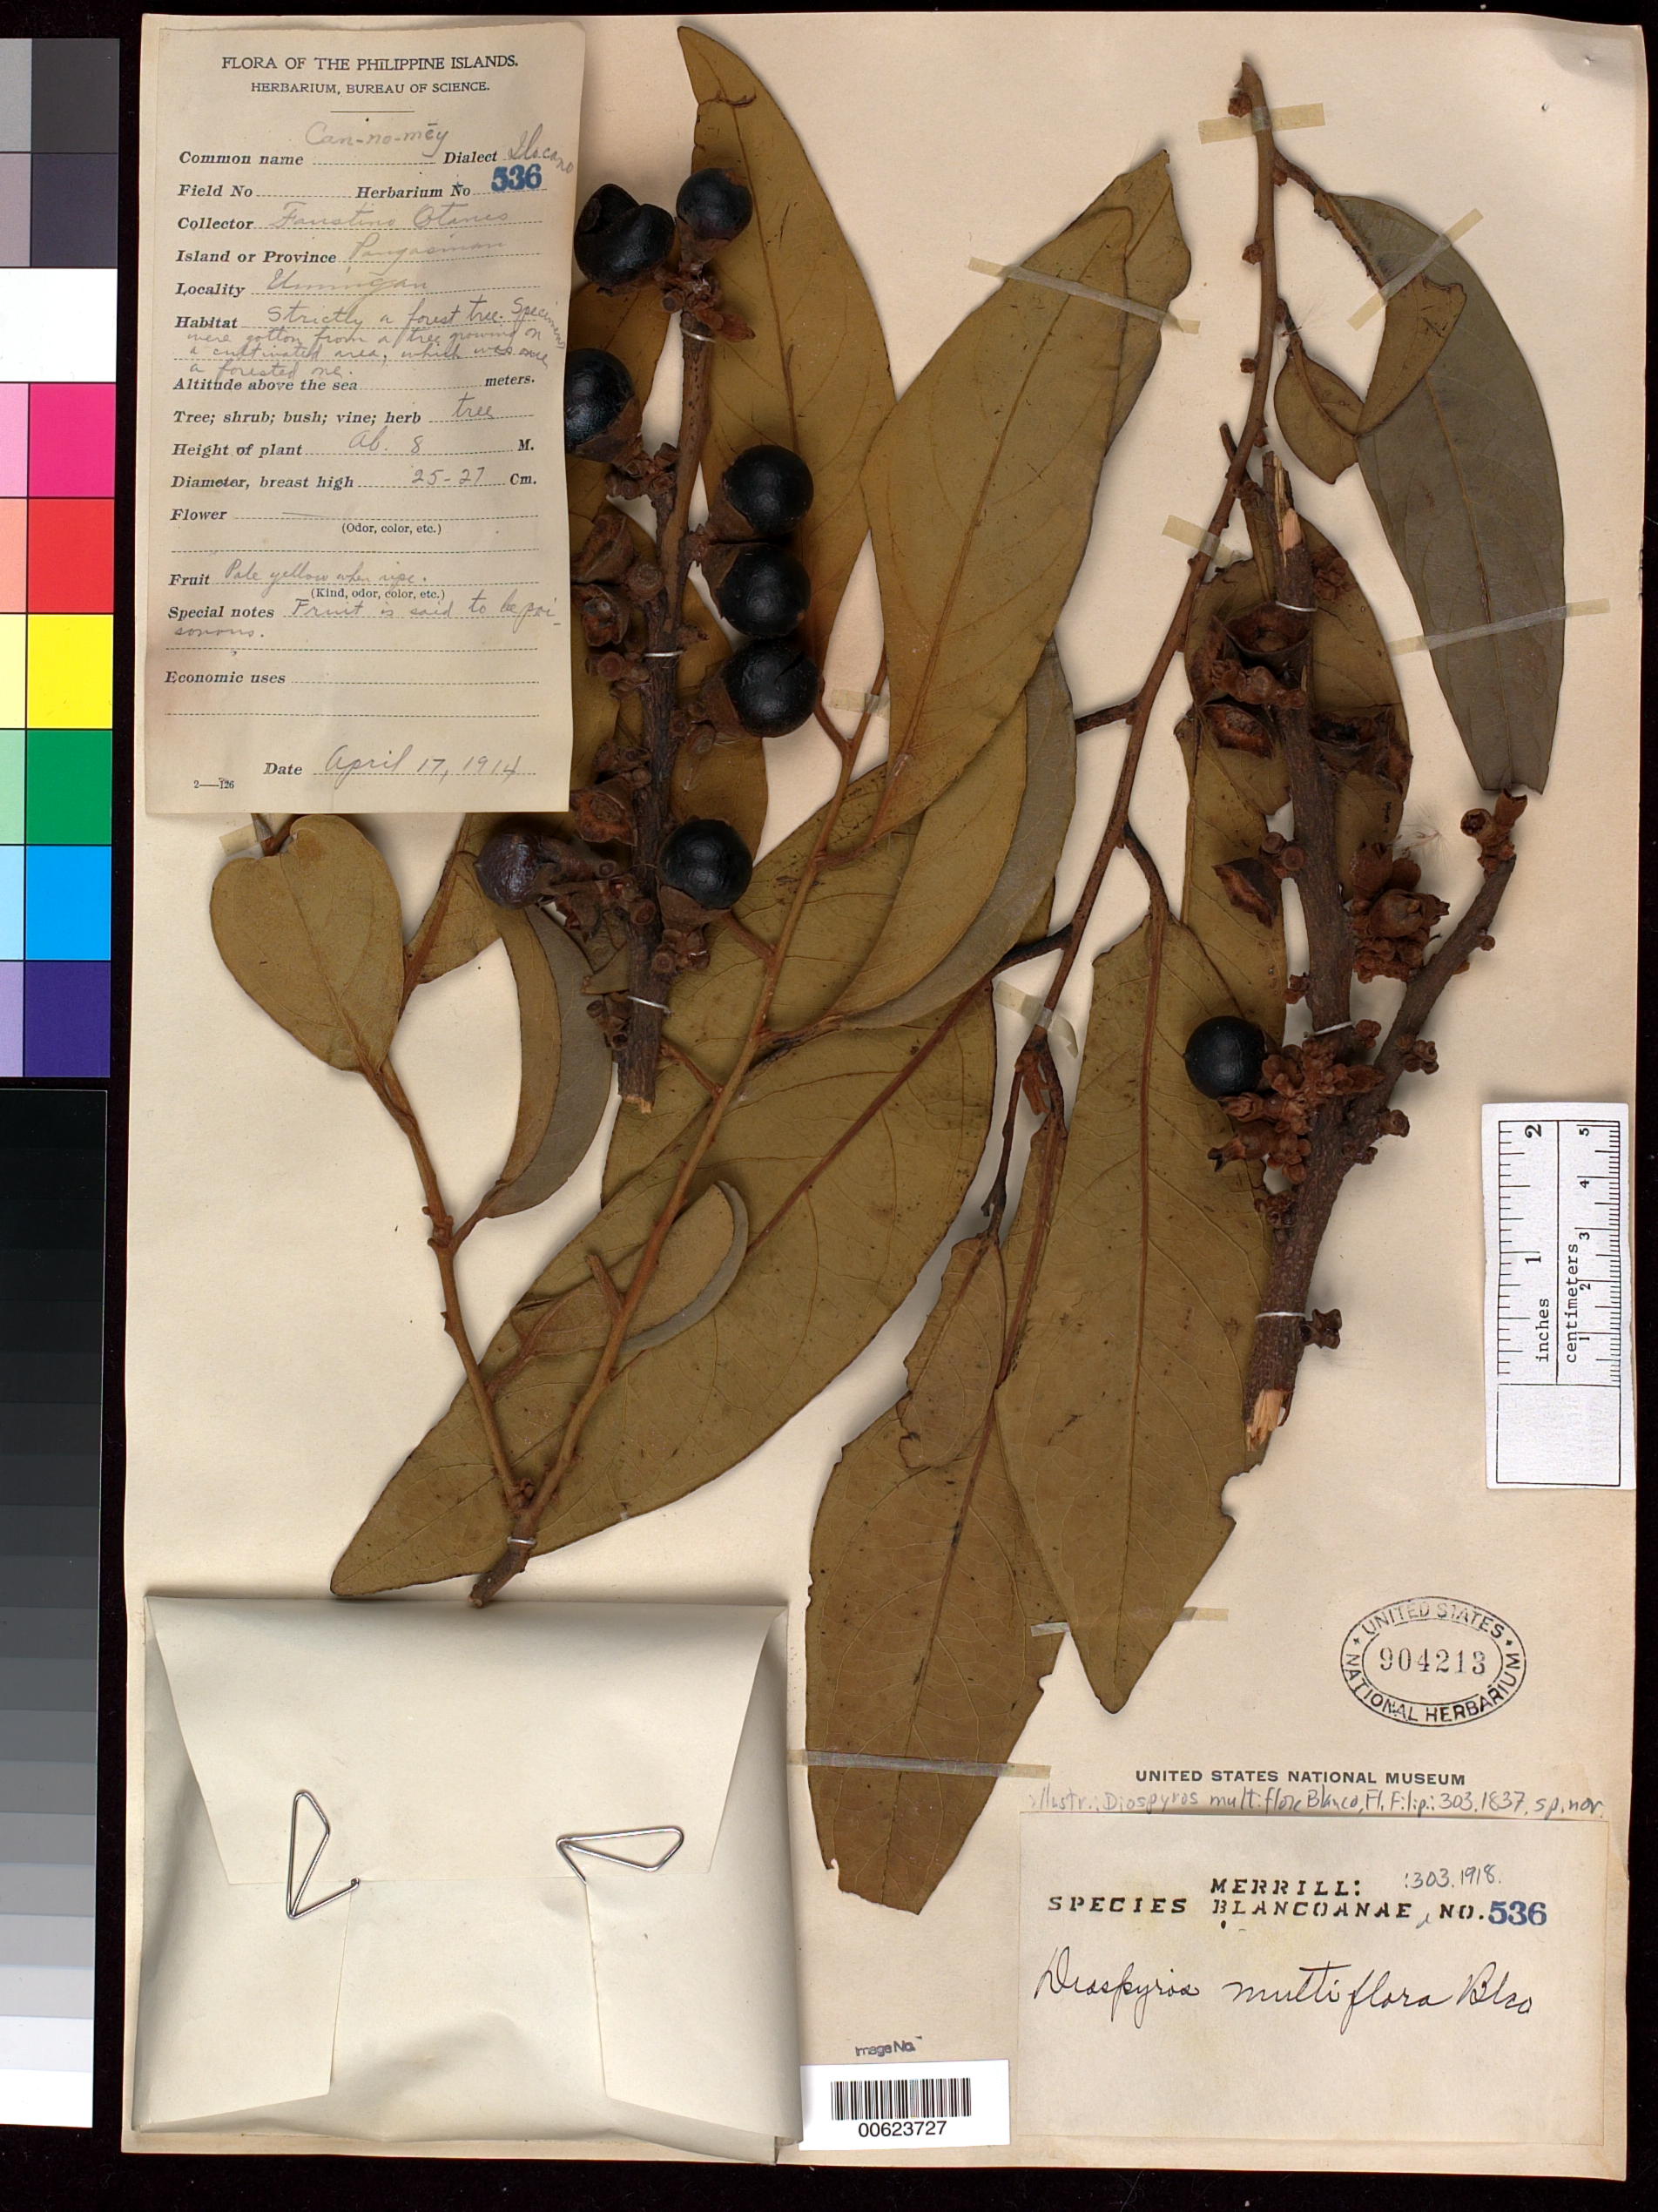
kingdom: Plantae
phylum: Tracheophyta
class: Magnoliopsida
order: Ericales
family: Ebenaceae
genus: Diospyros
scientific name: Diospyros multiflora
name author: Blanco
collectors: F. Q. Otanes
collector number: Sp. Blancoan. 0536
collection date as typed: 17 Apr 1914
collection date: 1914-04-17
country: Philippines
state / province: Ilocos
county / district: Pangasinan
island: Luzon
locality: Umingan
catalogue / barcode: US 904213